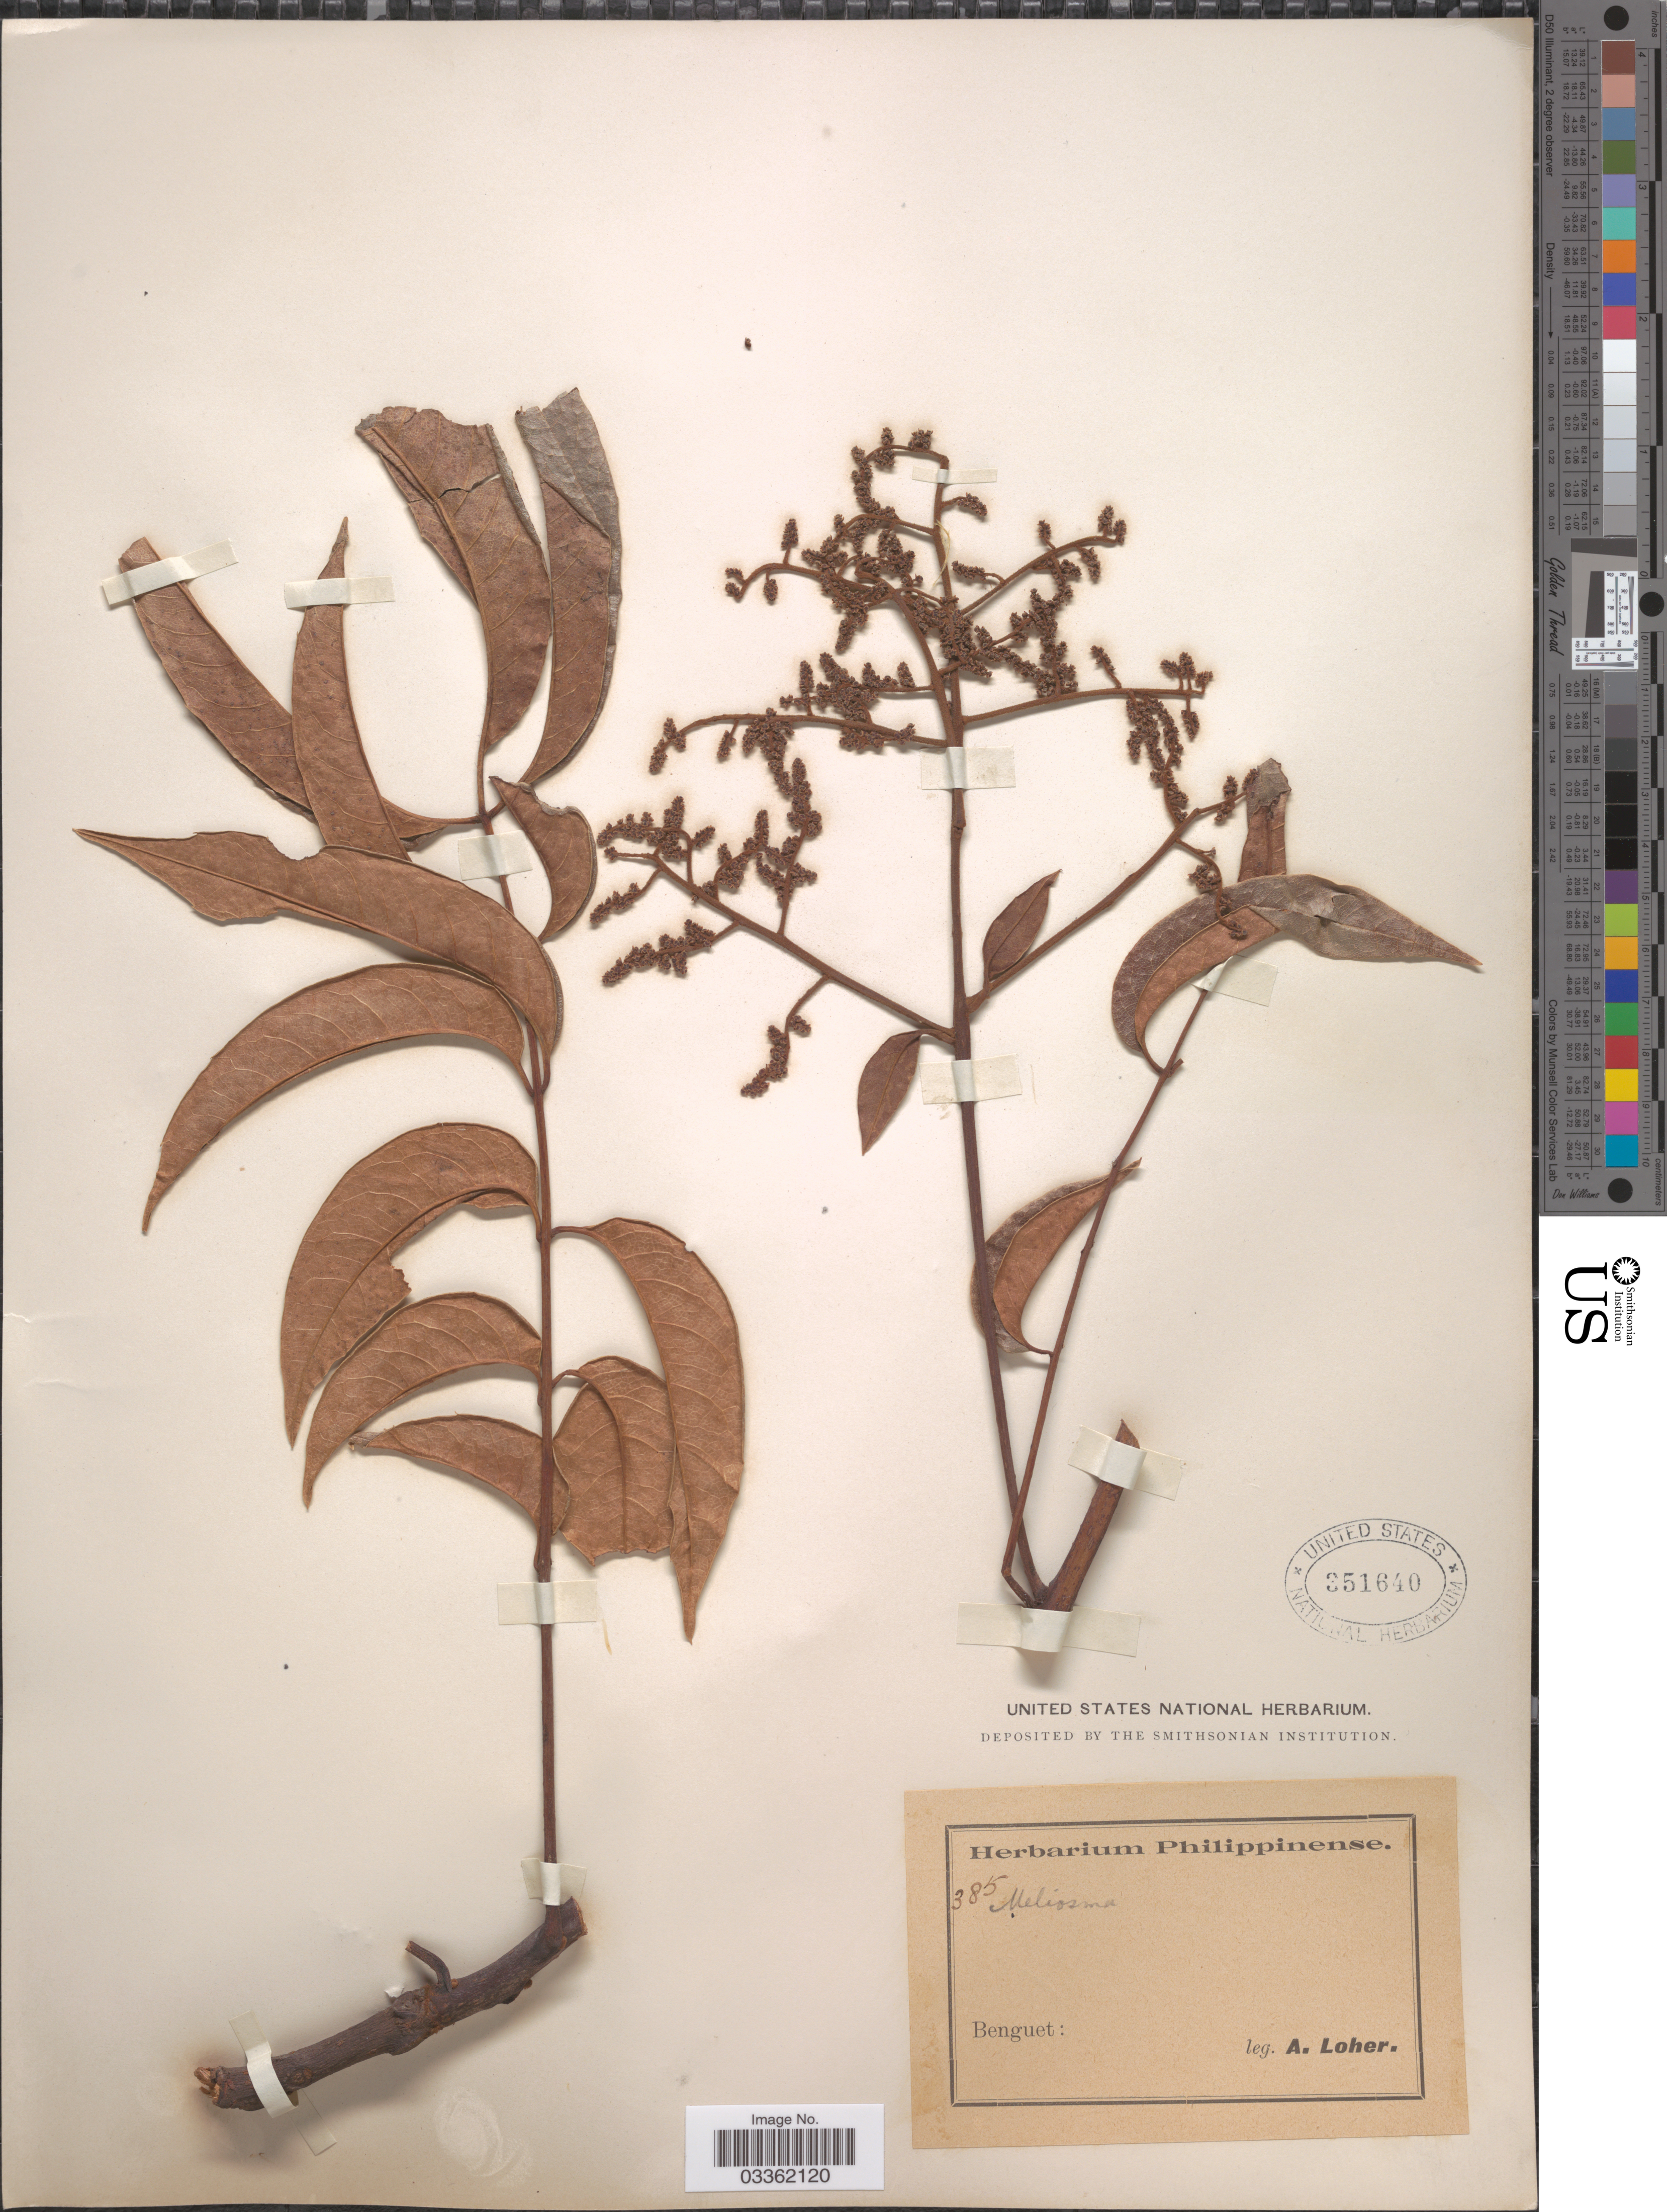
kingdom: Plantae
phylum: Tracheophyta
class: Magnoliopsida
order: Proteales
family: Sabiaceae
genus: Meliosma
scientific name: Meliosma sp.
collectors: A. Loher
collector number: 385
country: Philippines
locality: Benguet.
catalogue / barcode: US 351640